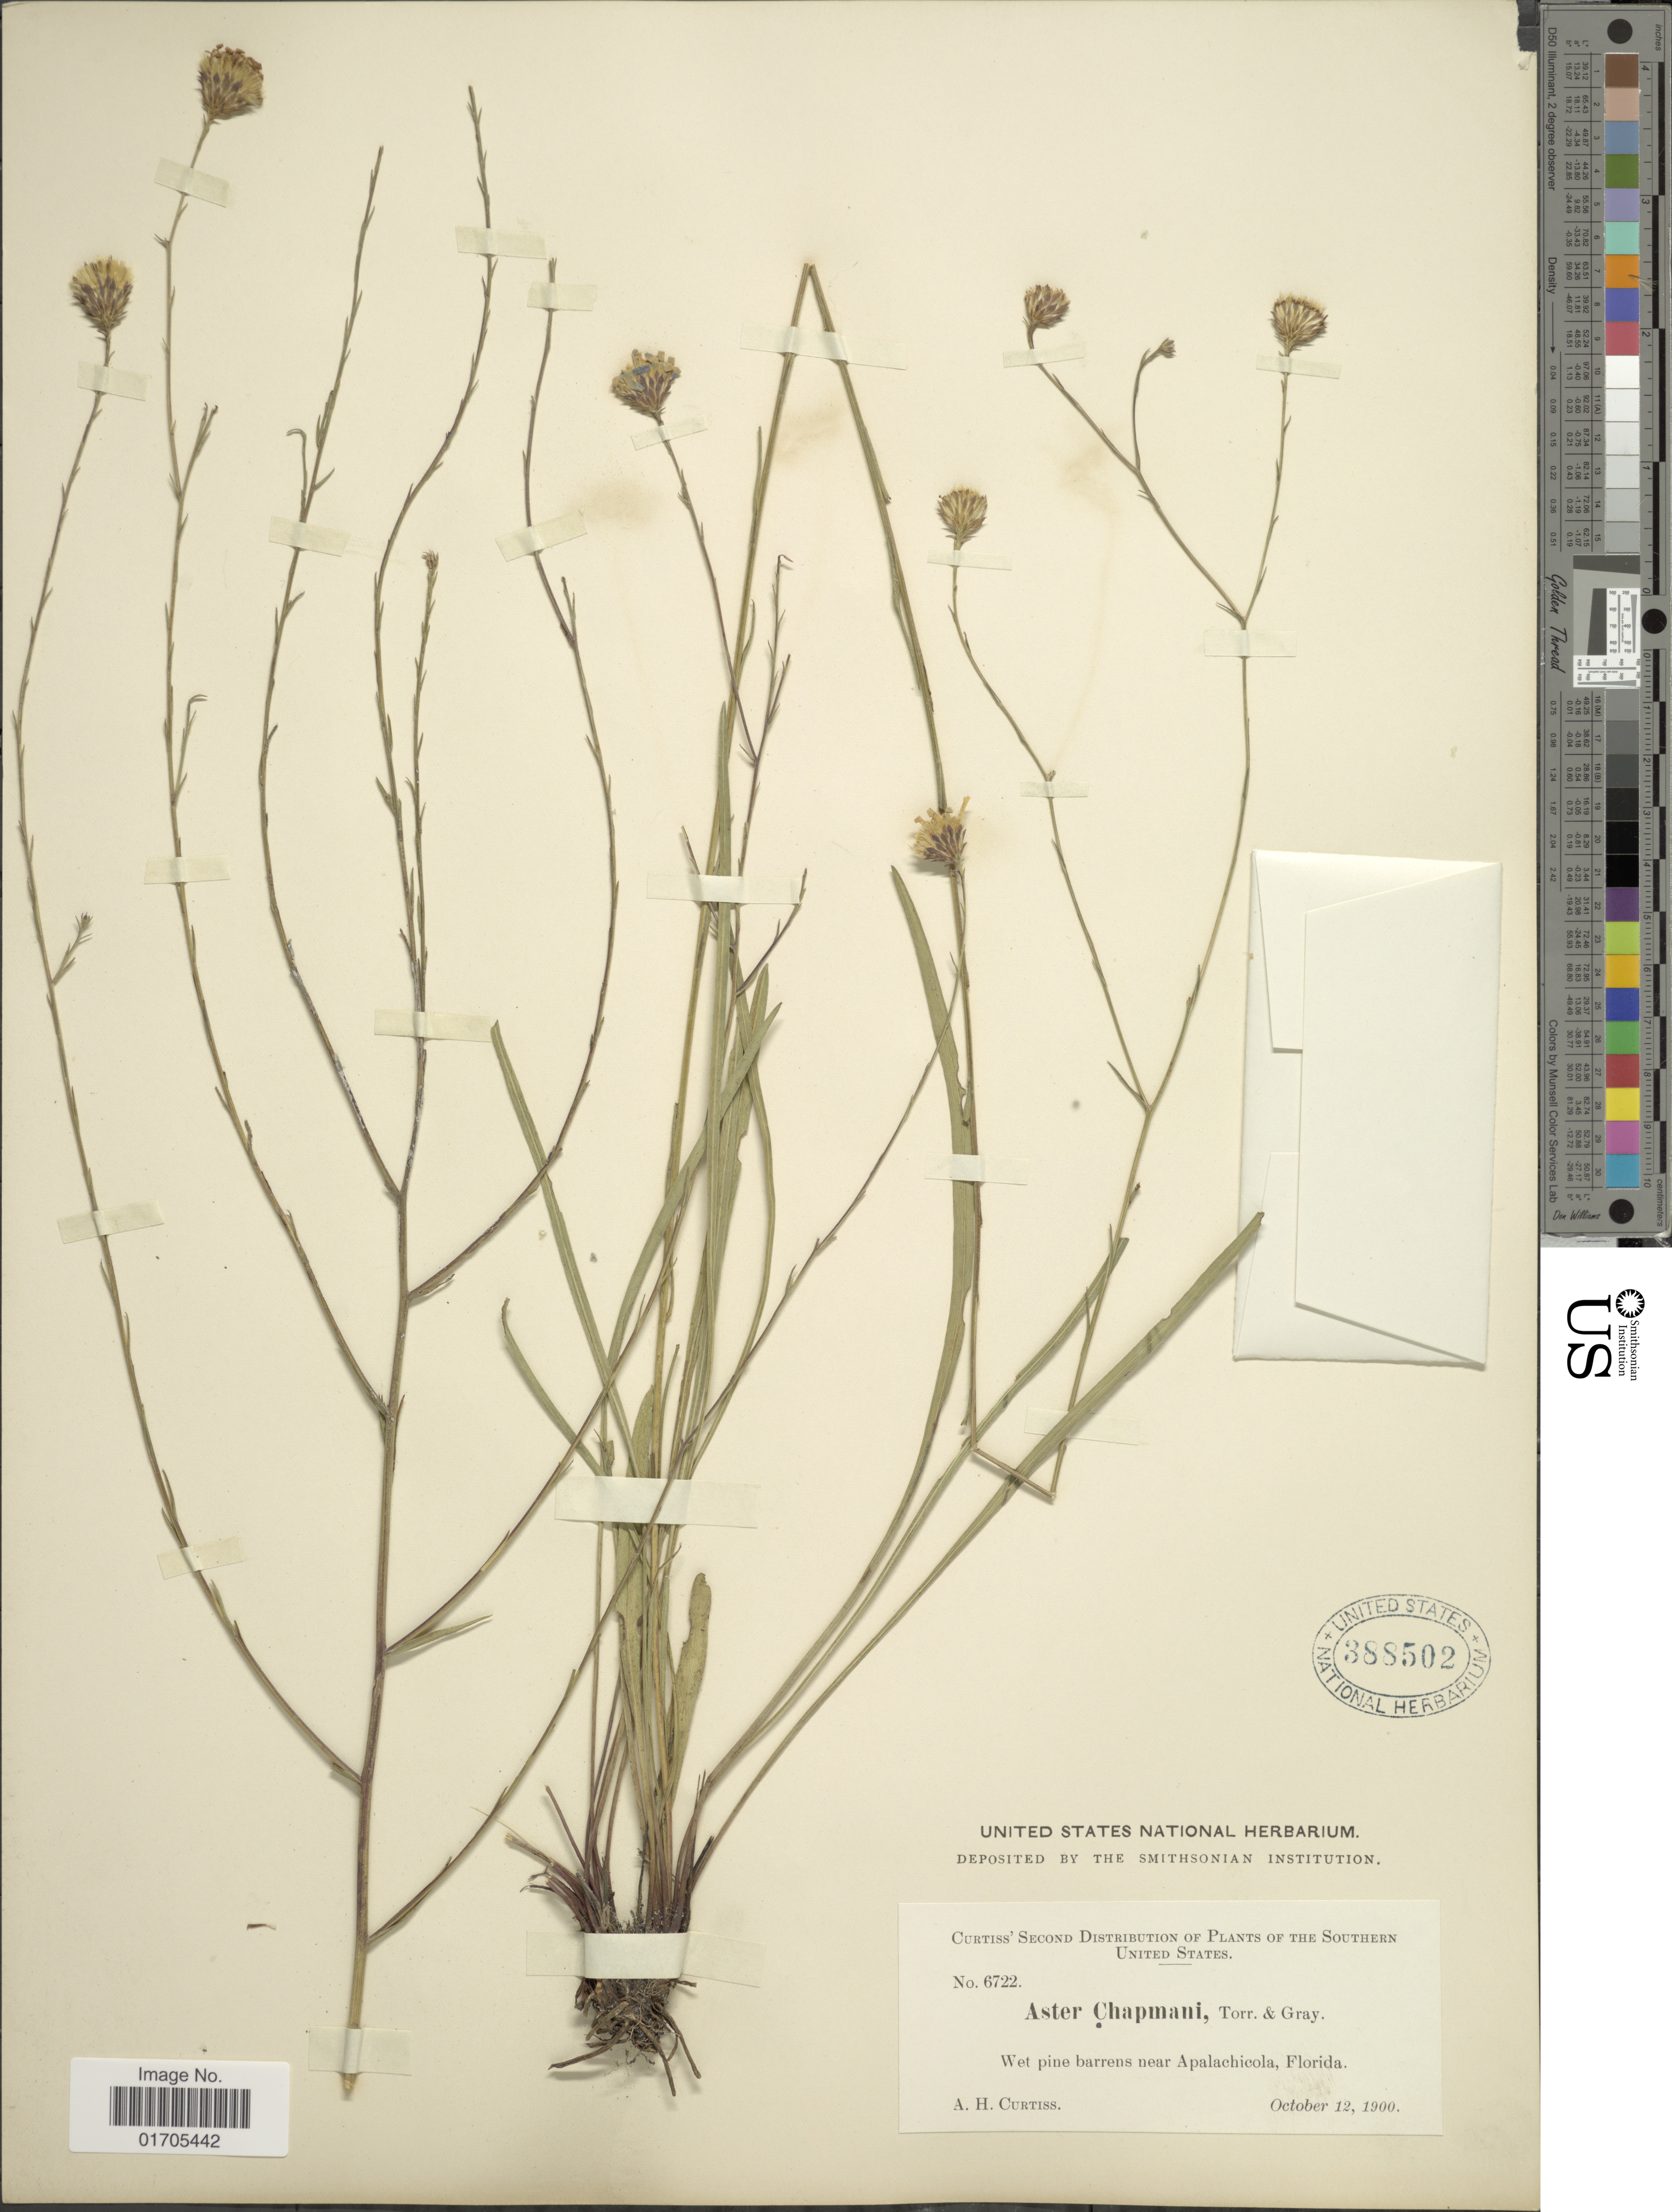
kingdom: Plantae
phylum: Tracheophyta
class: Magnoliopsida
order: Asterales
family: Asteraceae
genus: Eurybia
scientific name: Eurybia chapmanii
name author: (Torr. & A. Gray) G.L. Nesom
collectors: A. H. Curtiss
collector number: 6722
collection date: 1900-10-12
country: United States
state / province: Florida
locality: Wet pine barrens near Apalachicola,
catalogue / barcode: US 388502